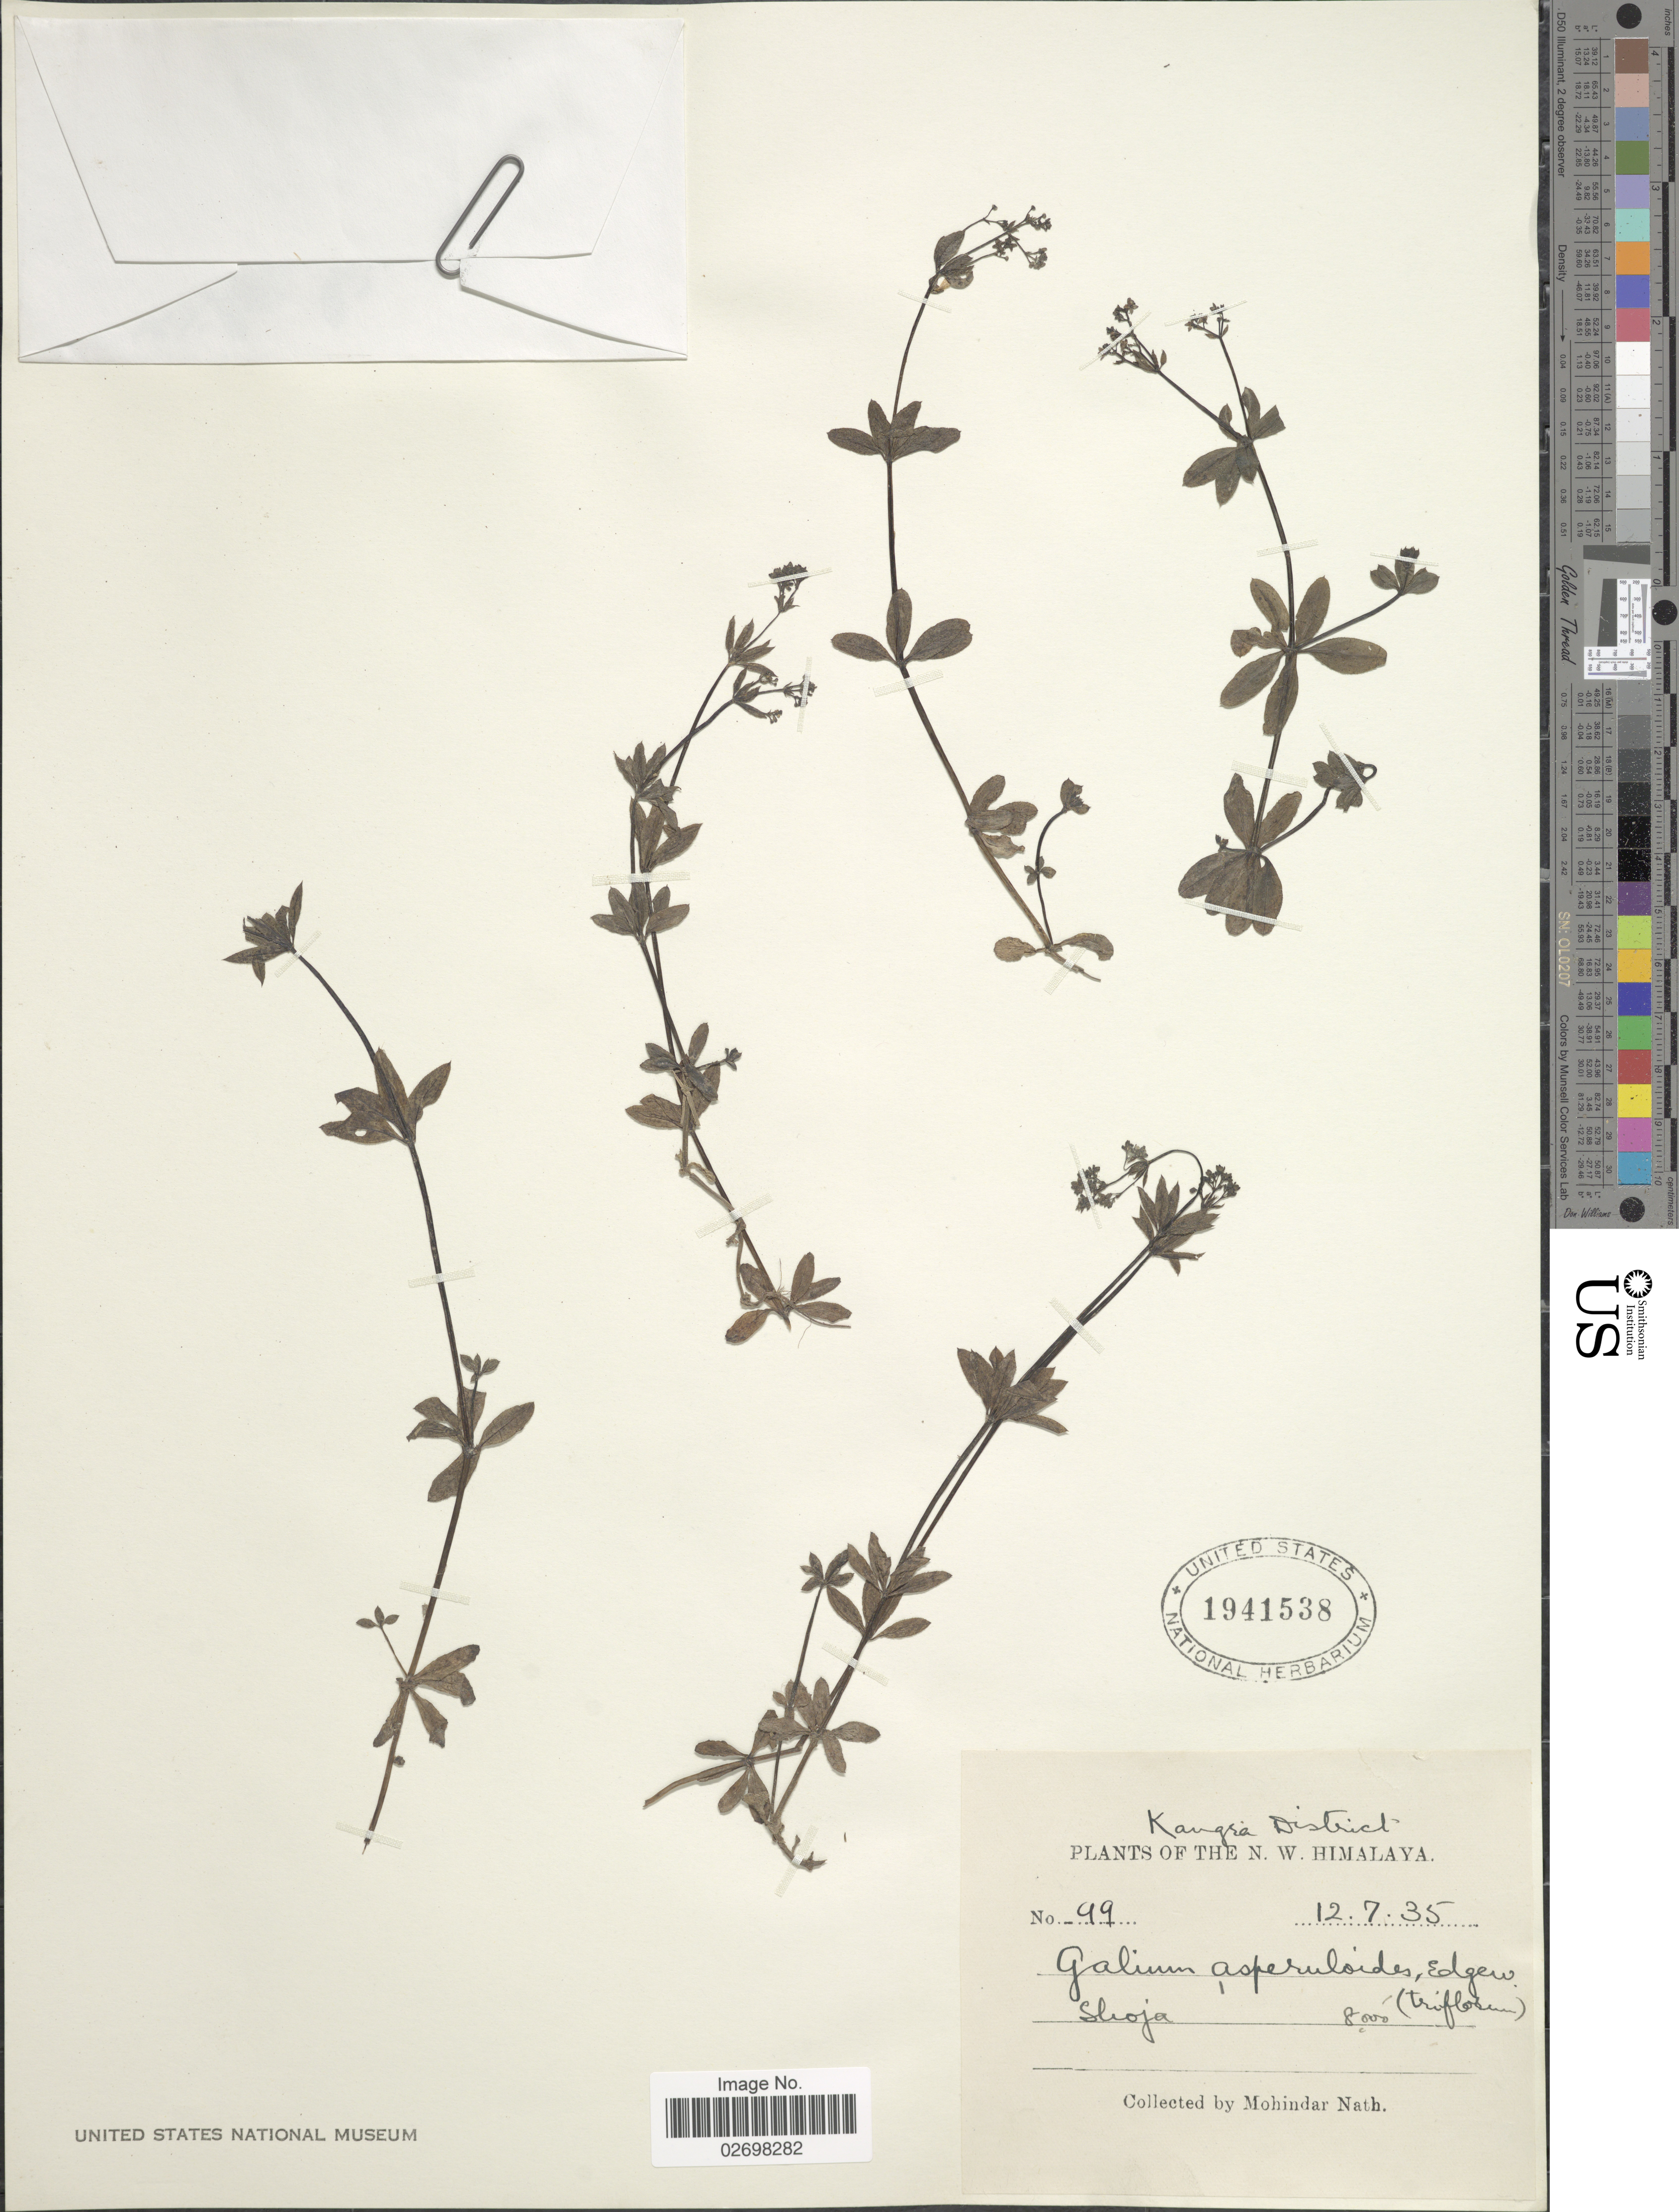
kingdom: Plantae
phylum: Tracheophyta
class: Magnoliopsida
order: Gentianales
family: Rubiaceae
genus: Galium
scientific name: Galium asperuloides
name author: Edgew.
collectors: M. Nath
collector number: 99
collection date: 1935-07-12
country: India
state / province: Himachal Pradesh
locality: Kangra District, The N.W. Himalaya, Skoja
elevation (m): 2438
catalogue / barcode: US 1941538